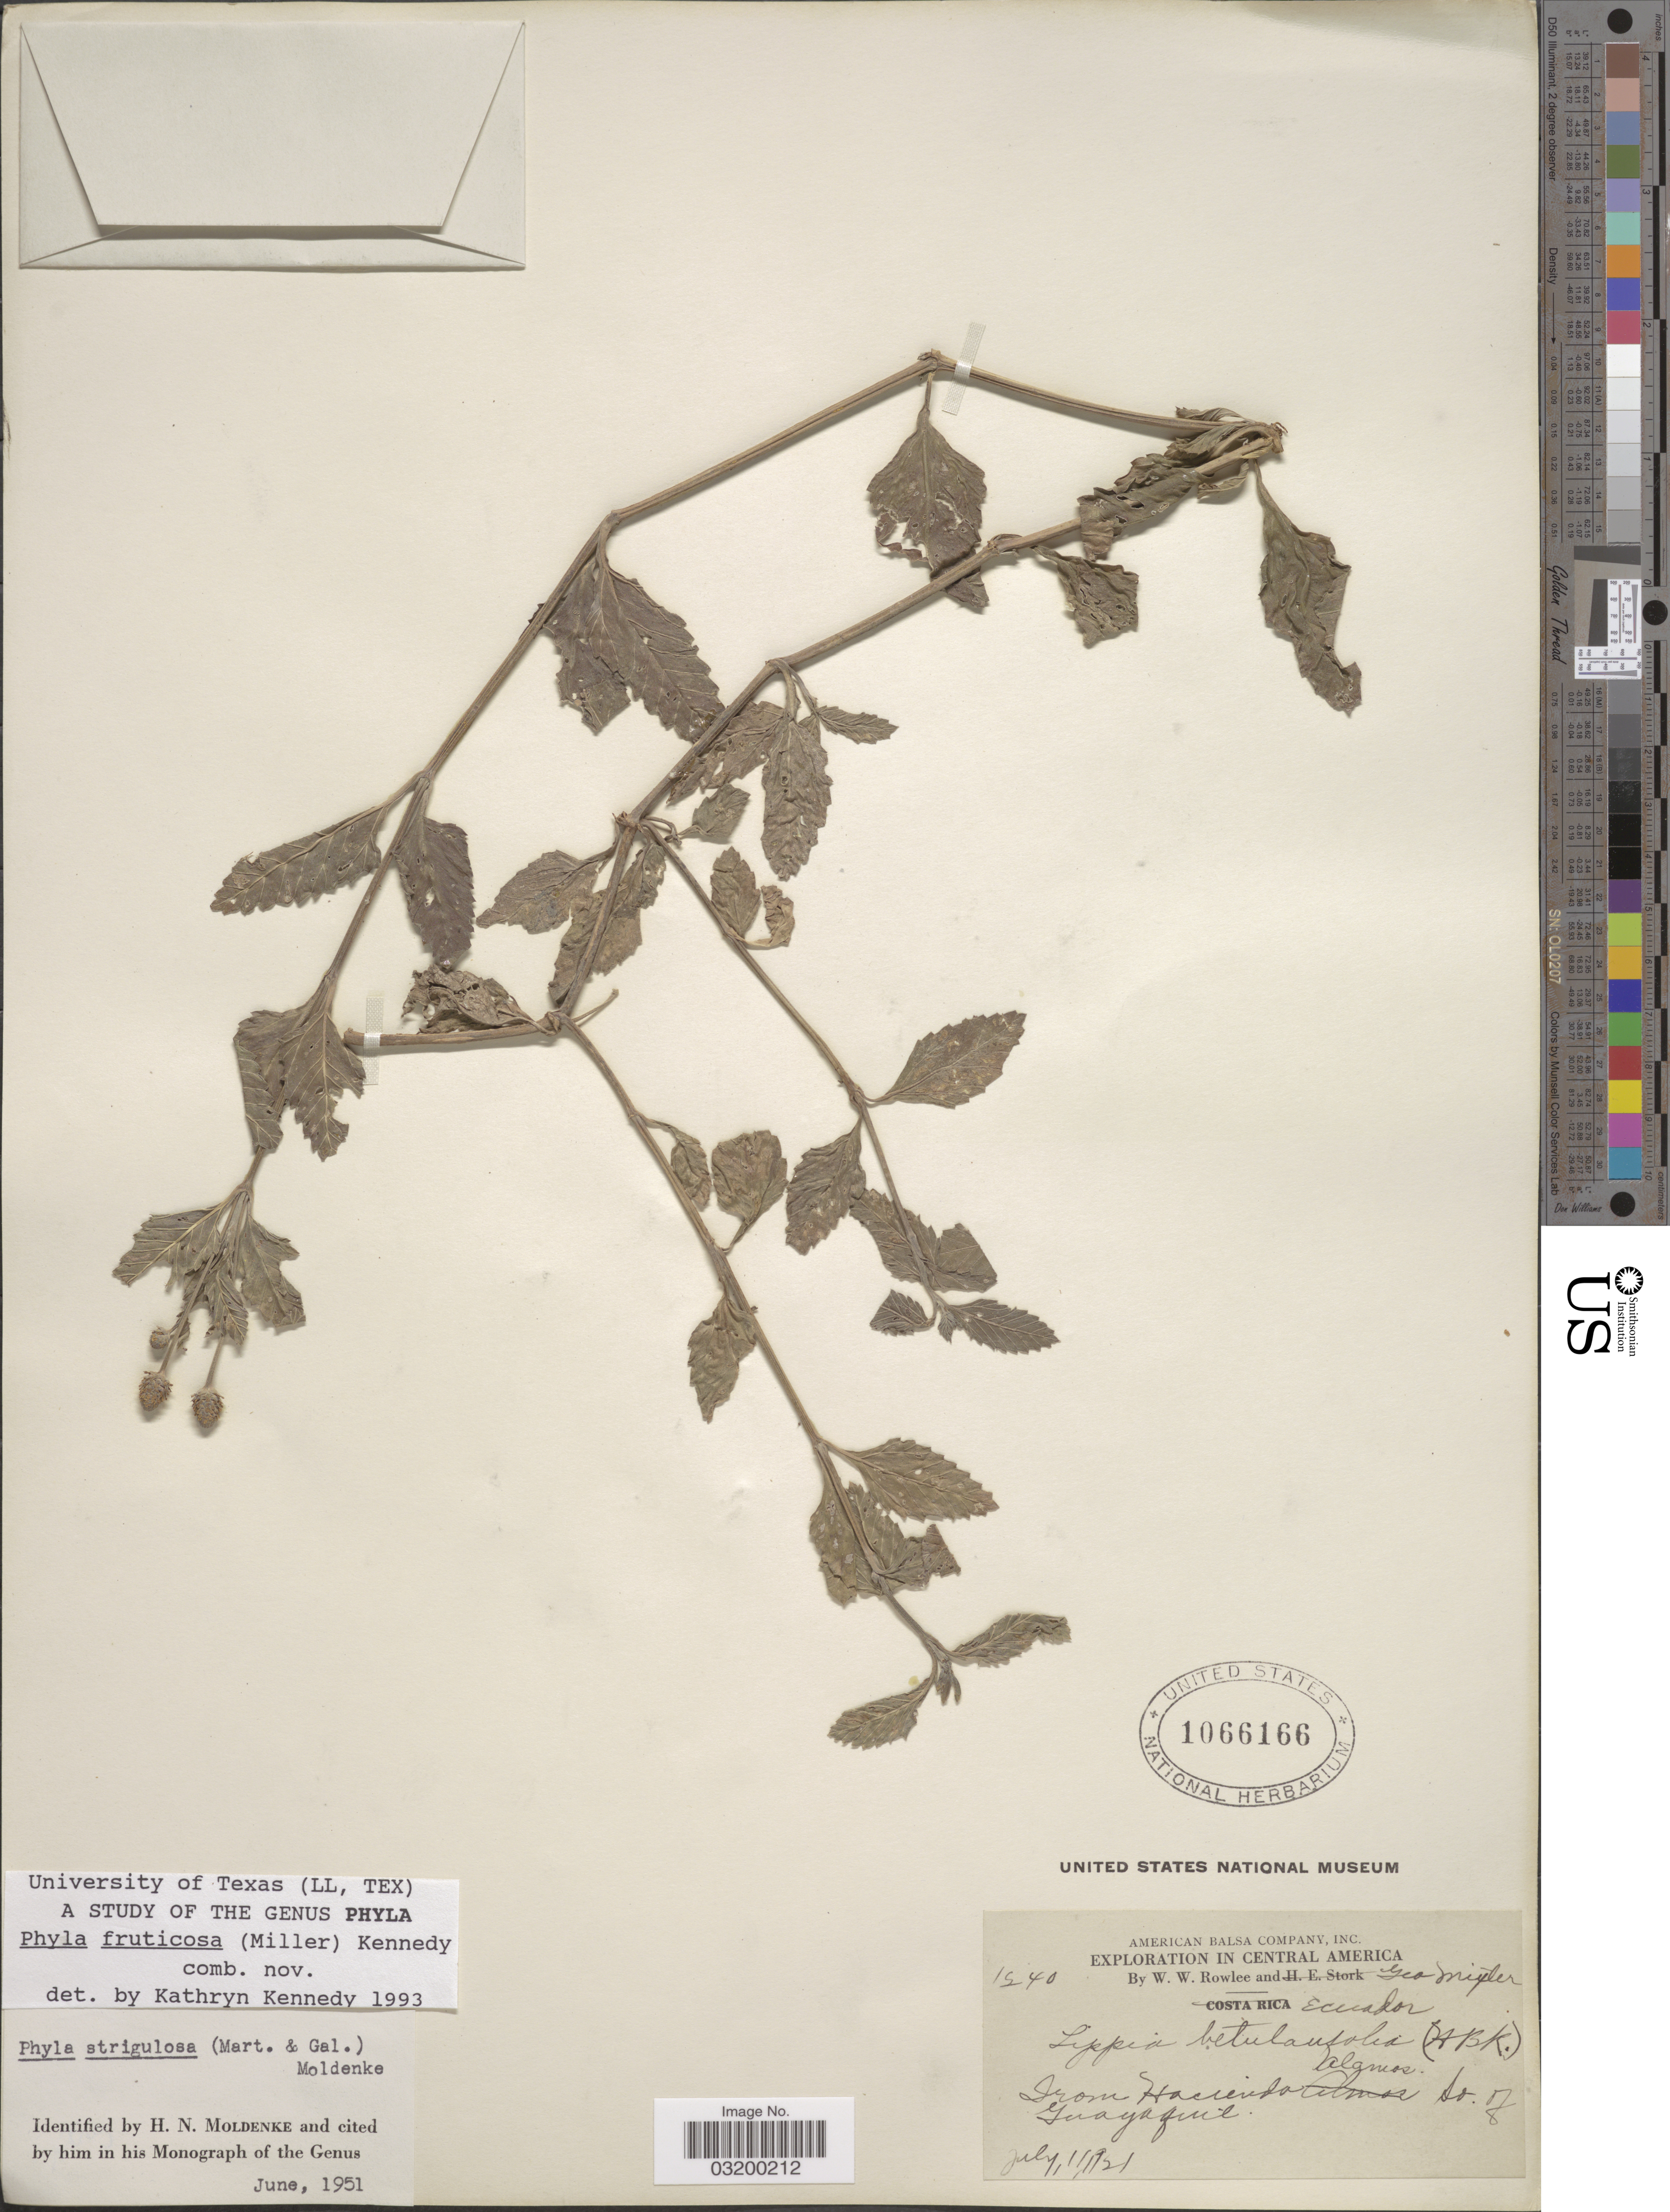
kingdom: Plantae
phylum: Tracheophyta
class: Magnoliopsida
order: Lamiales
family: Verbenaceae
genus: Phyla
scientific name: Phyla fruticosa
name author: (Mill.) K. Kenn. ex Wunderlin & B.F. Hansen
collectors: W. W. Rowlee & G. Mixter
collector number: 1240*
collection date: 1921-07-01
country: Ecuador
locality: From Hacienda Alamos so. of Guayaquil.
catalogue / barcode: US 1066166